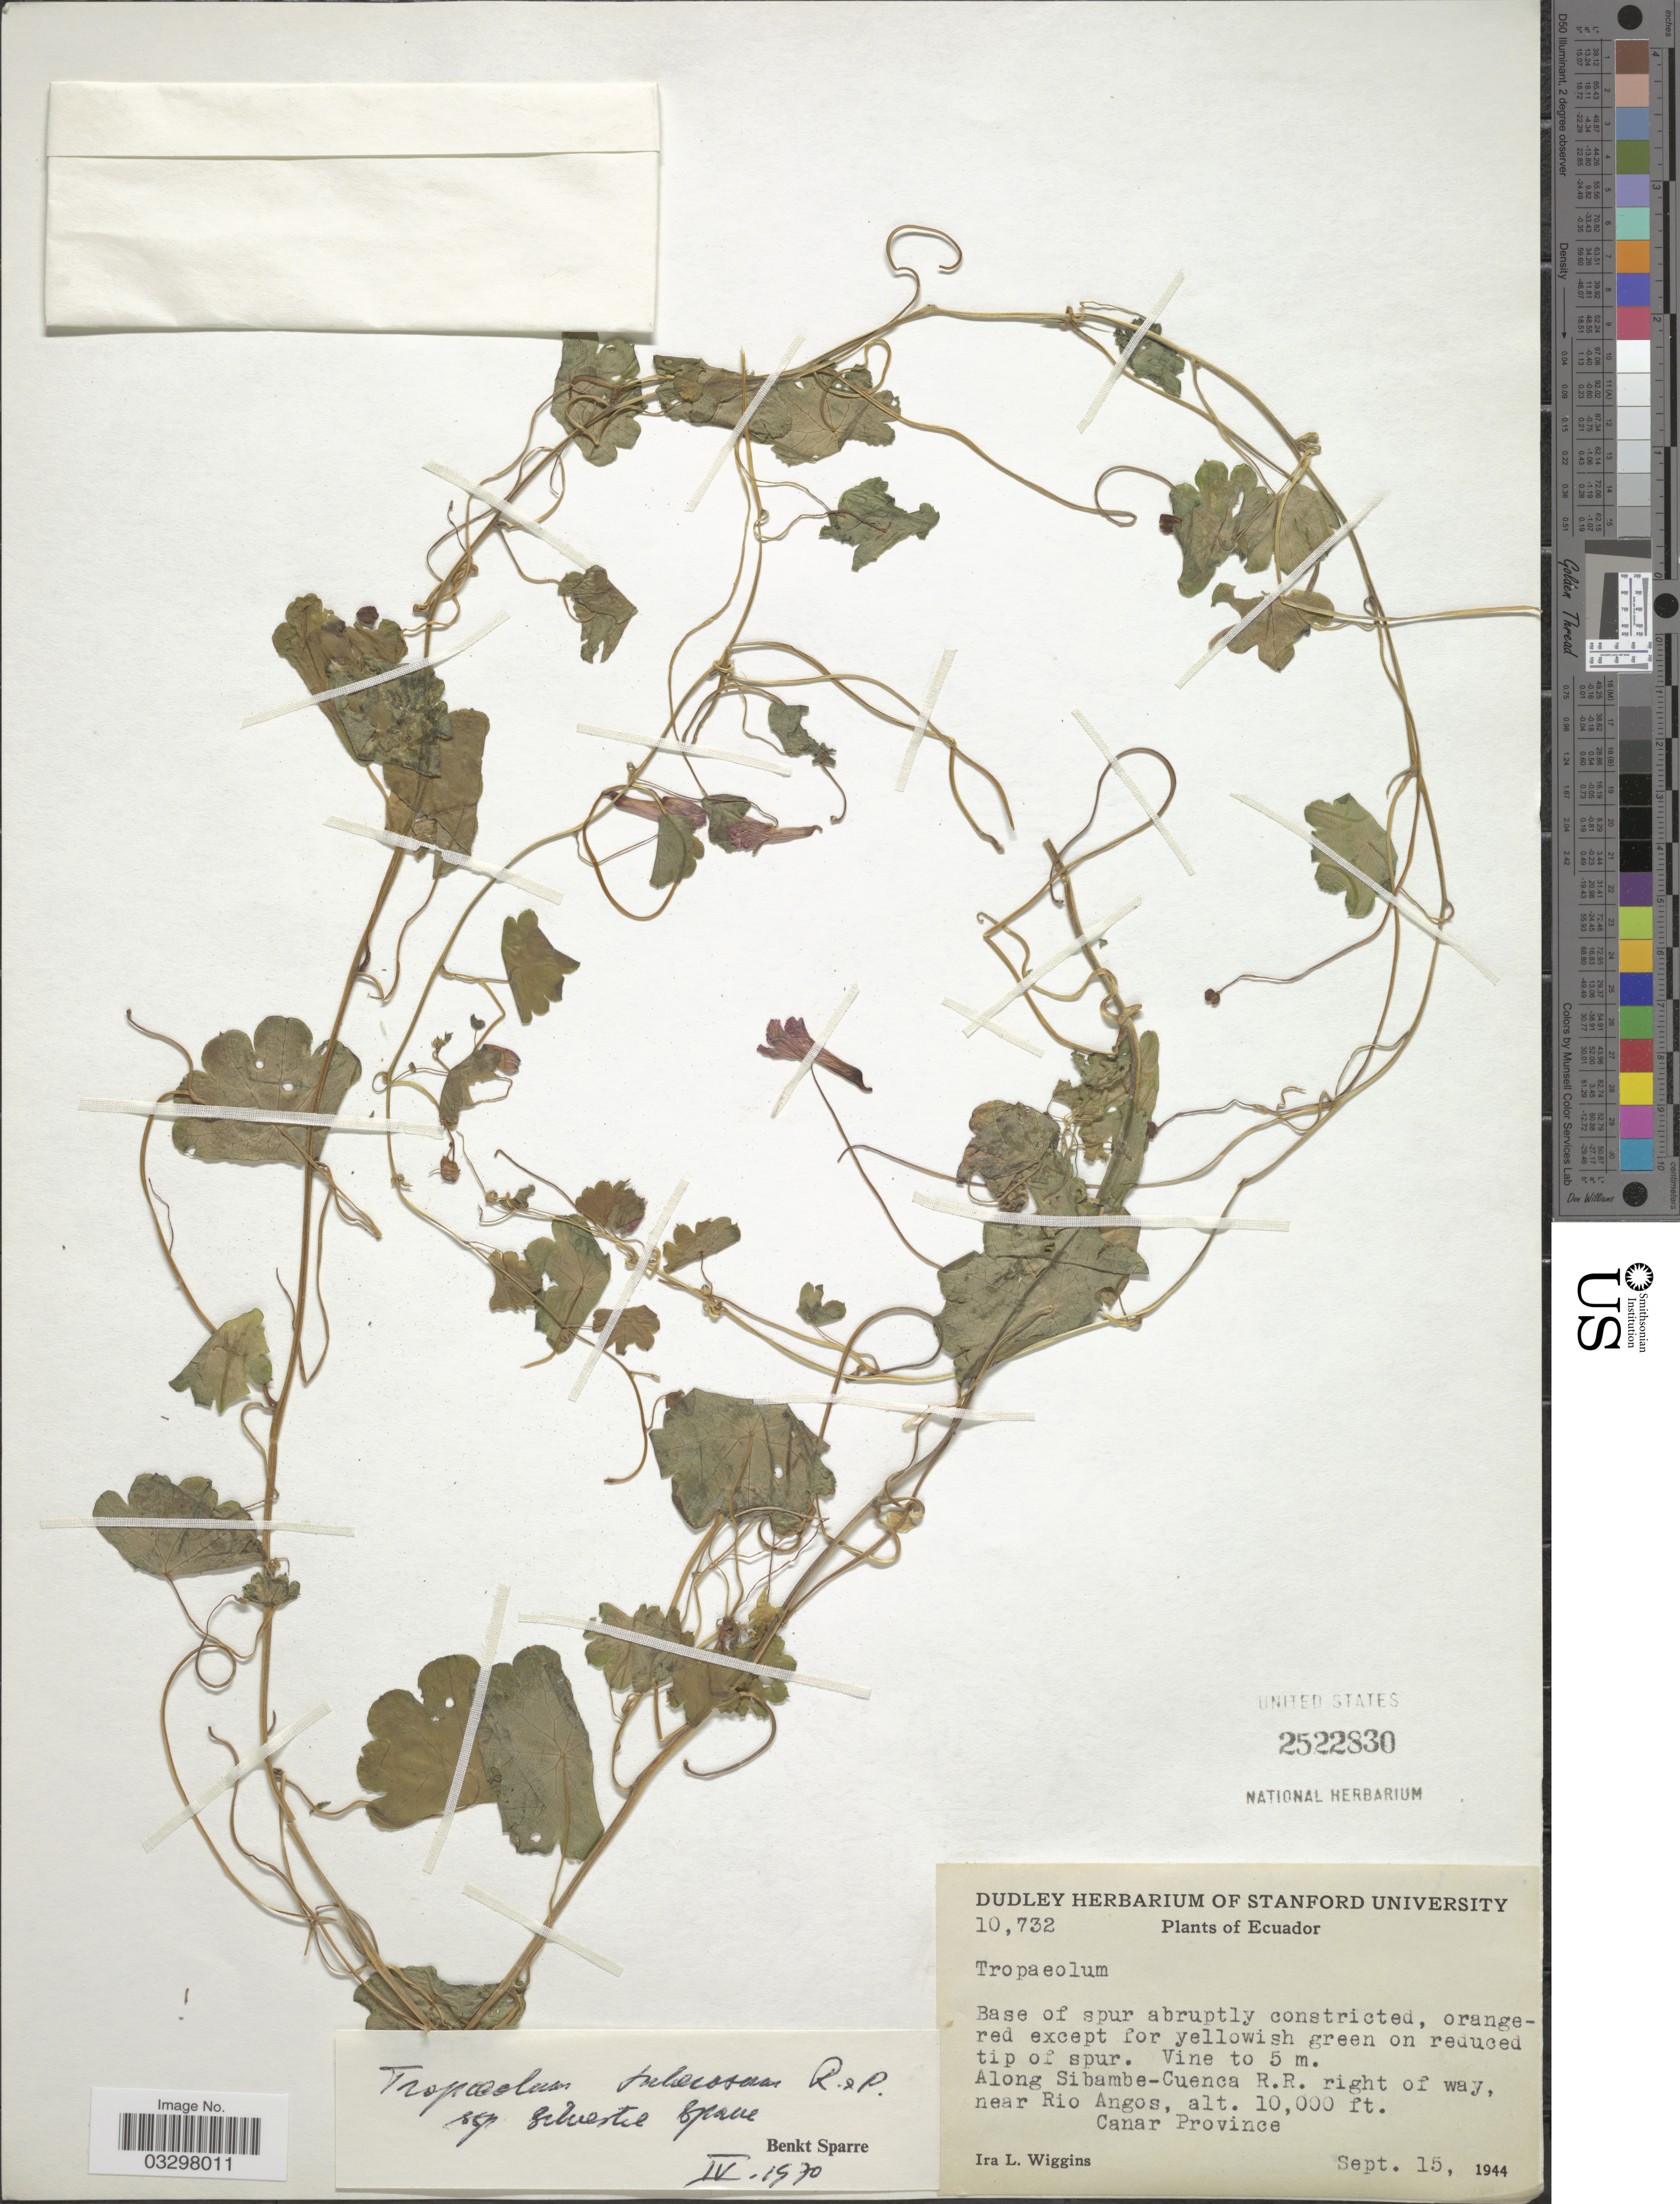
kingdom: Plantae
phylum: Tracheophyta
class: Magnoliopsida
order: Brassicales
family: Tropaeolaceae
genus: Tropaeolum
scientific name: Tropaeolum tuberosum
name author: Ruiz & Pav.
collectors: I. L. Wiggins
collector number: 10732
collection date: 1944-09-15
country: Ecuador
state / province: Cañar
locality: Along Sibambe-Cuenca R. R. right of way, near Rio Angos.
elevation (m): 3048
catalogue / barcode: US 2522830